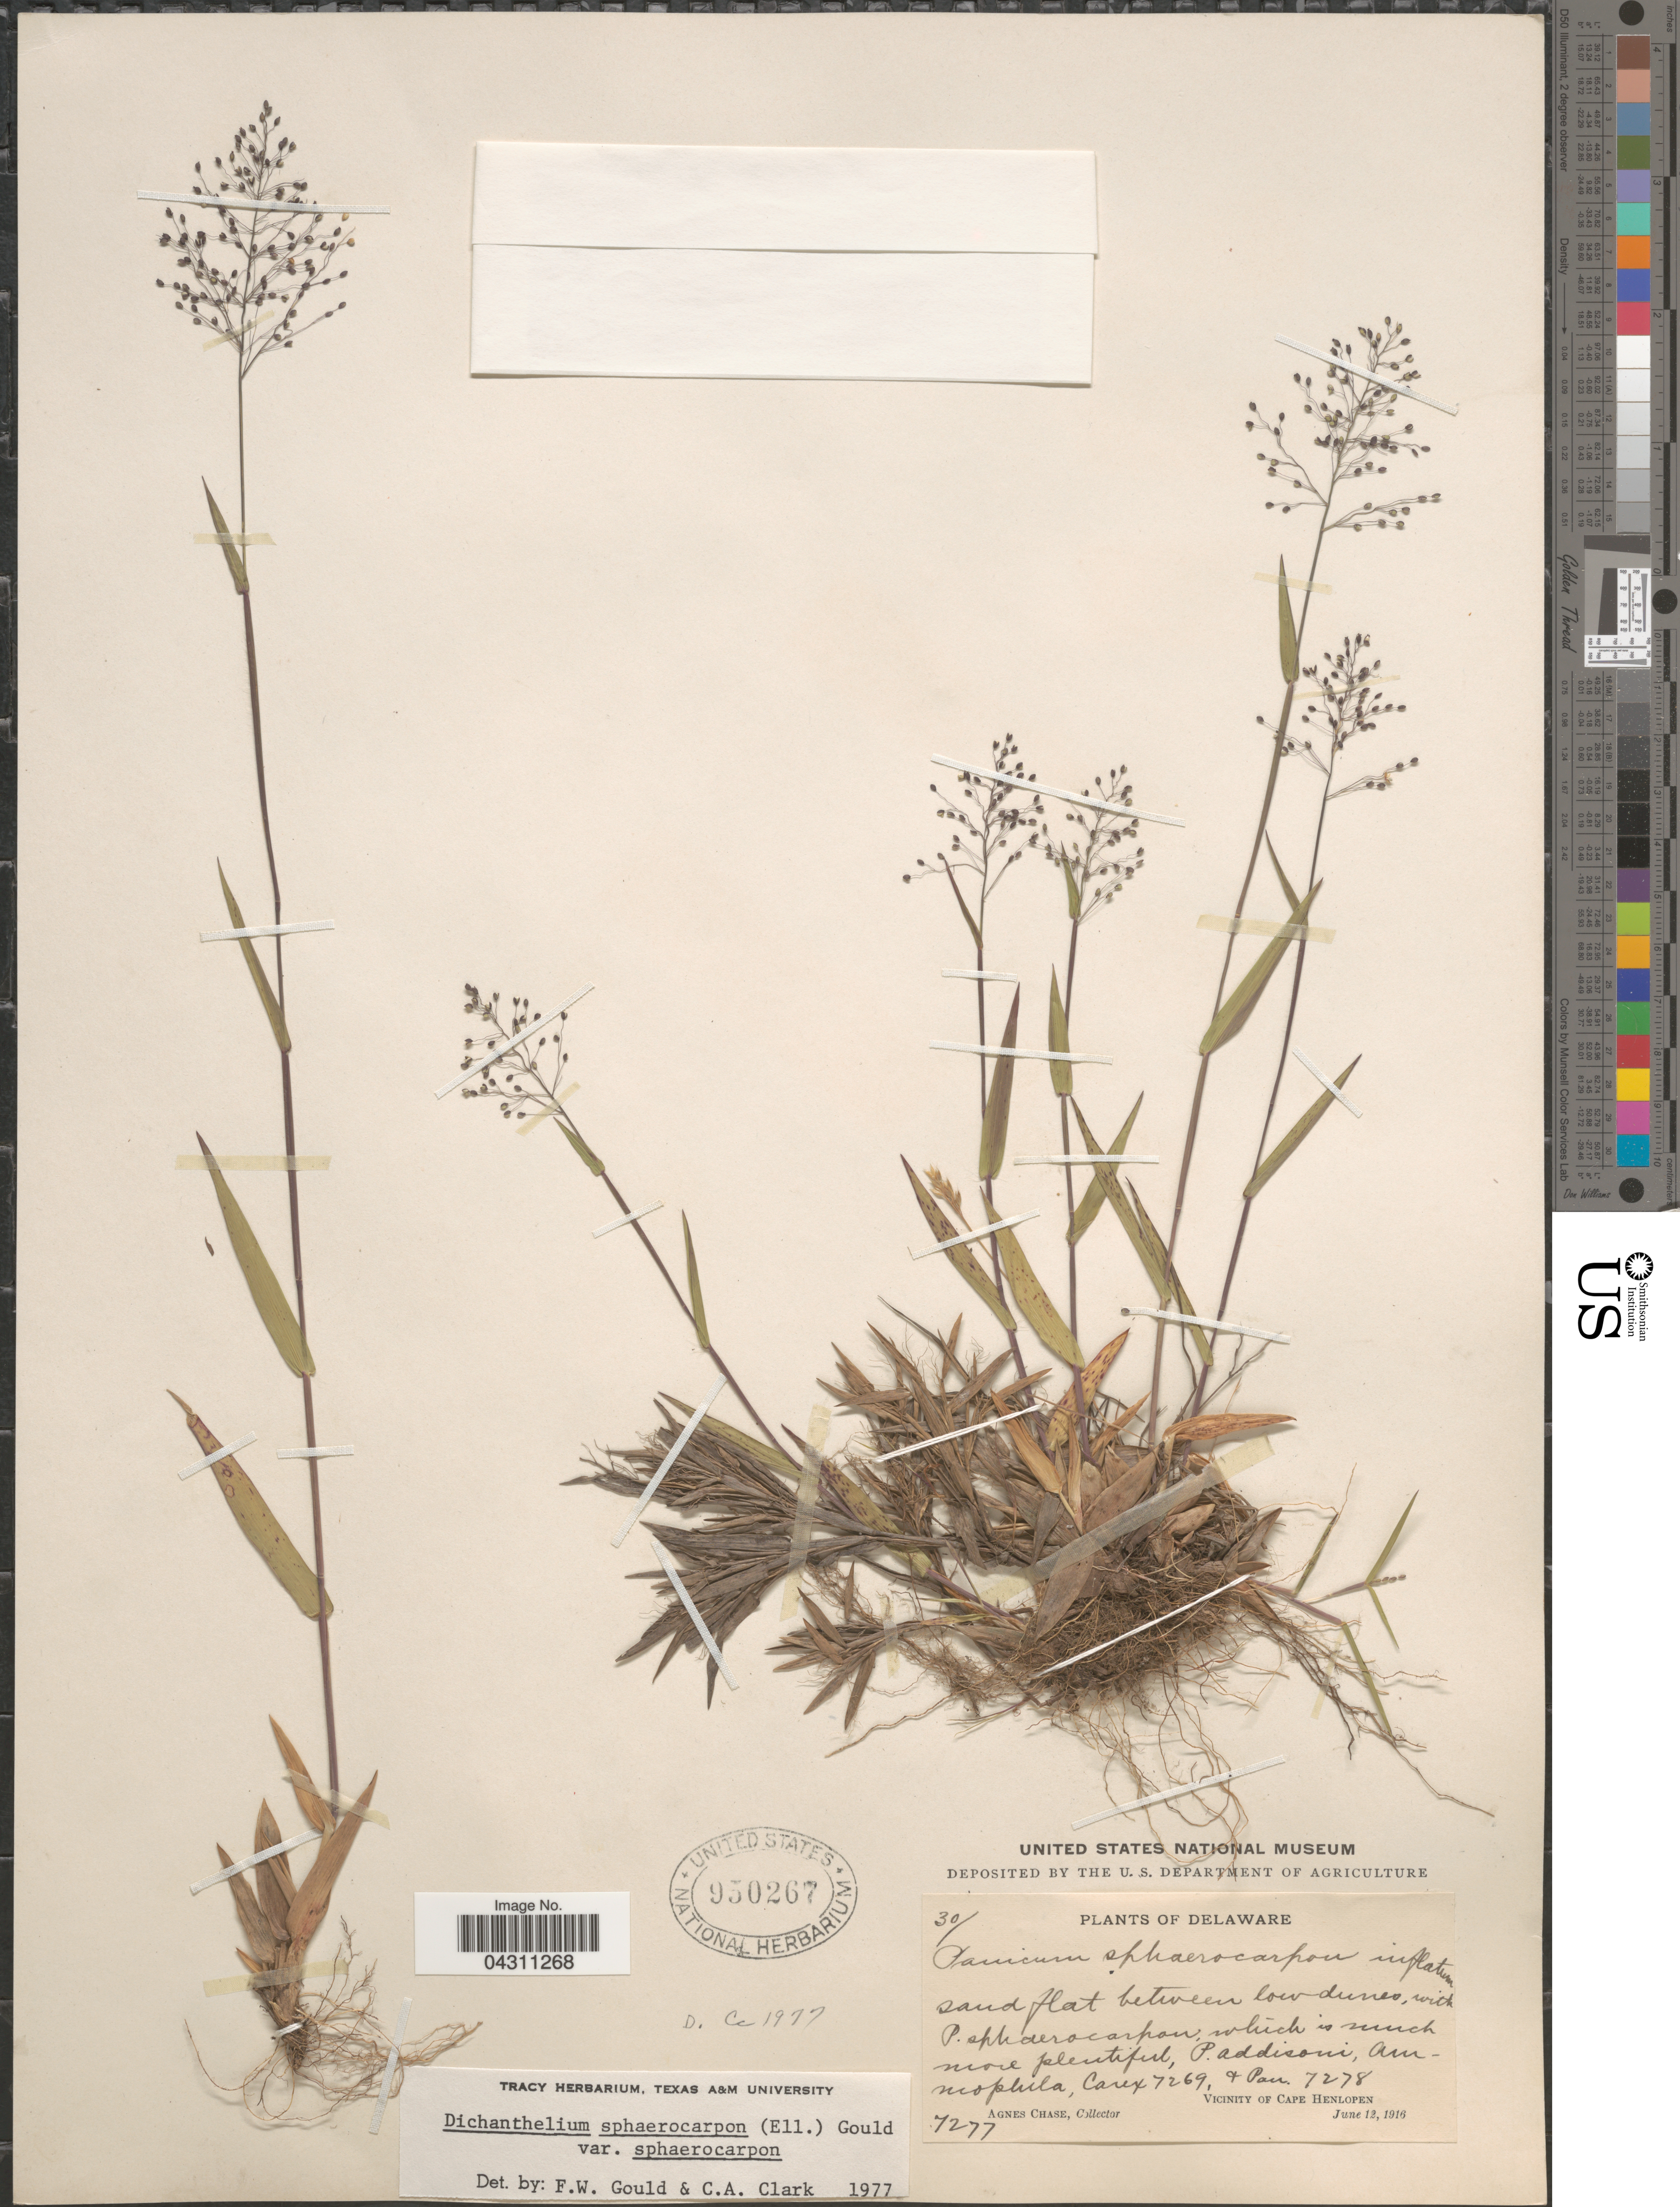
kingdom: Plantae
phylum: Tracheophyta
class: Liliopsida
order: Poales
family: Poaceae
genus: Dichanthelium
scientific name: Dichanthelium sphaerocarpon var. sphaerocarpon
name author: (Elliott) Gould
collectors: A. Chase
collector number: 7277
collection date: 1916-06-12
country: United States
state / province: Delaware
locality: Vicinity of Cape Henlopen.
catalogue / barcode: US 950267